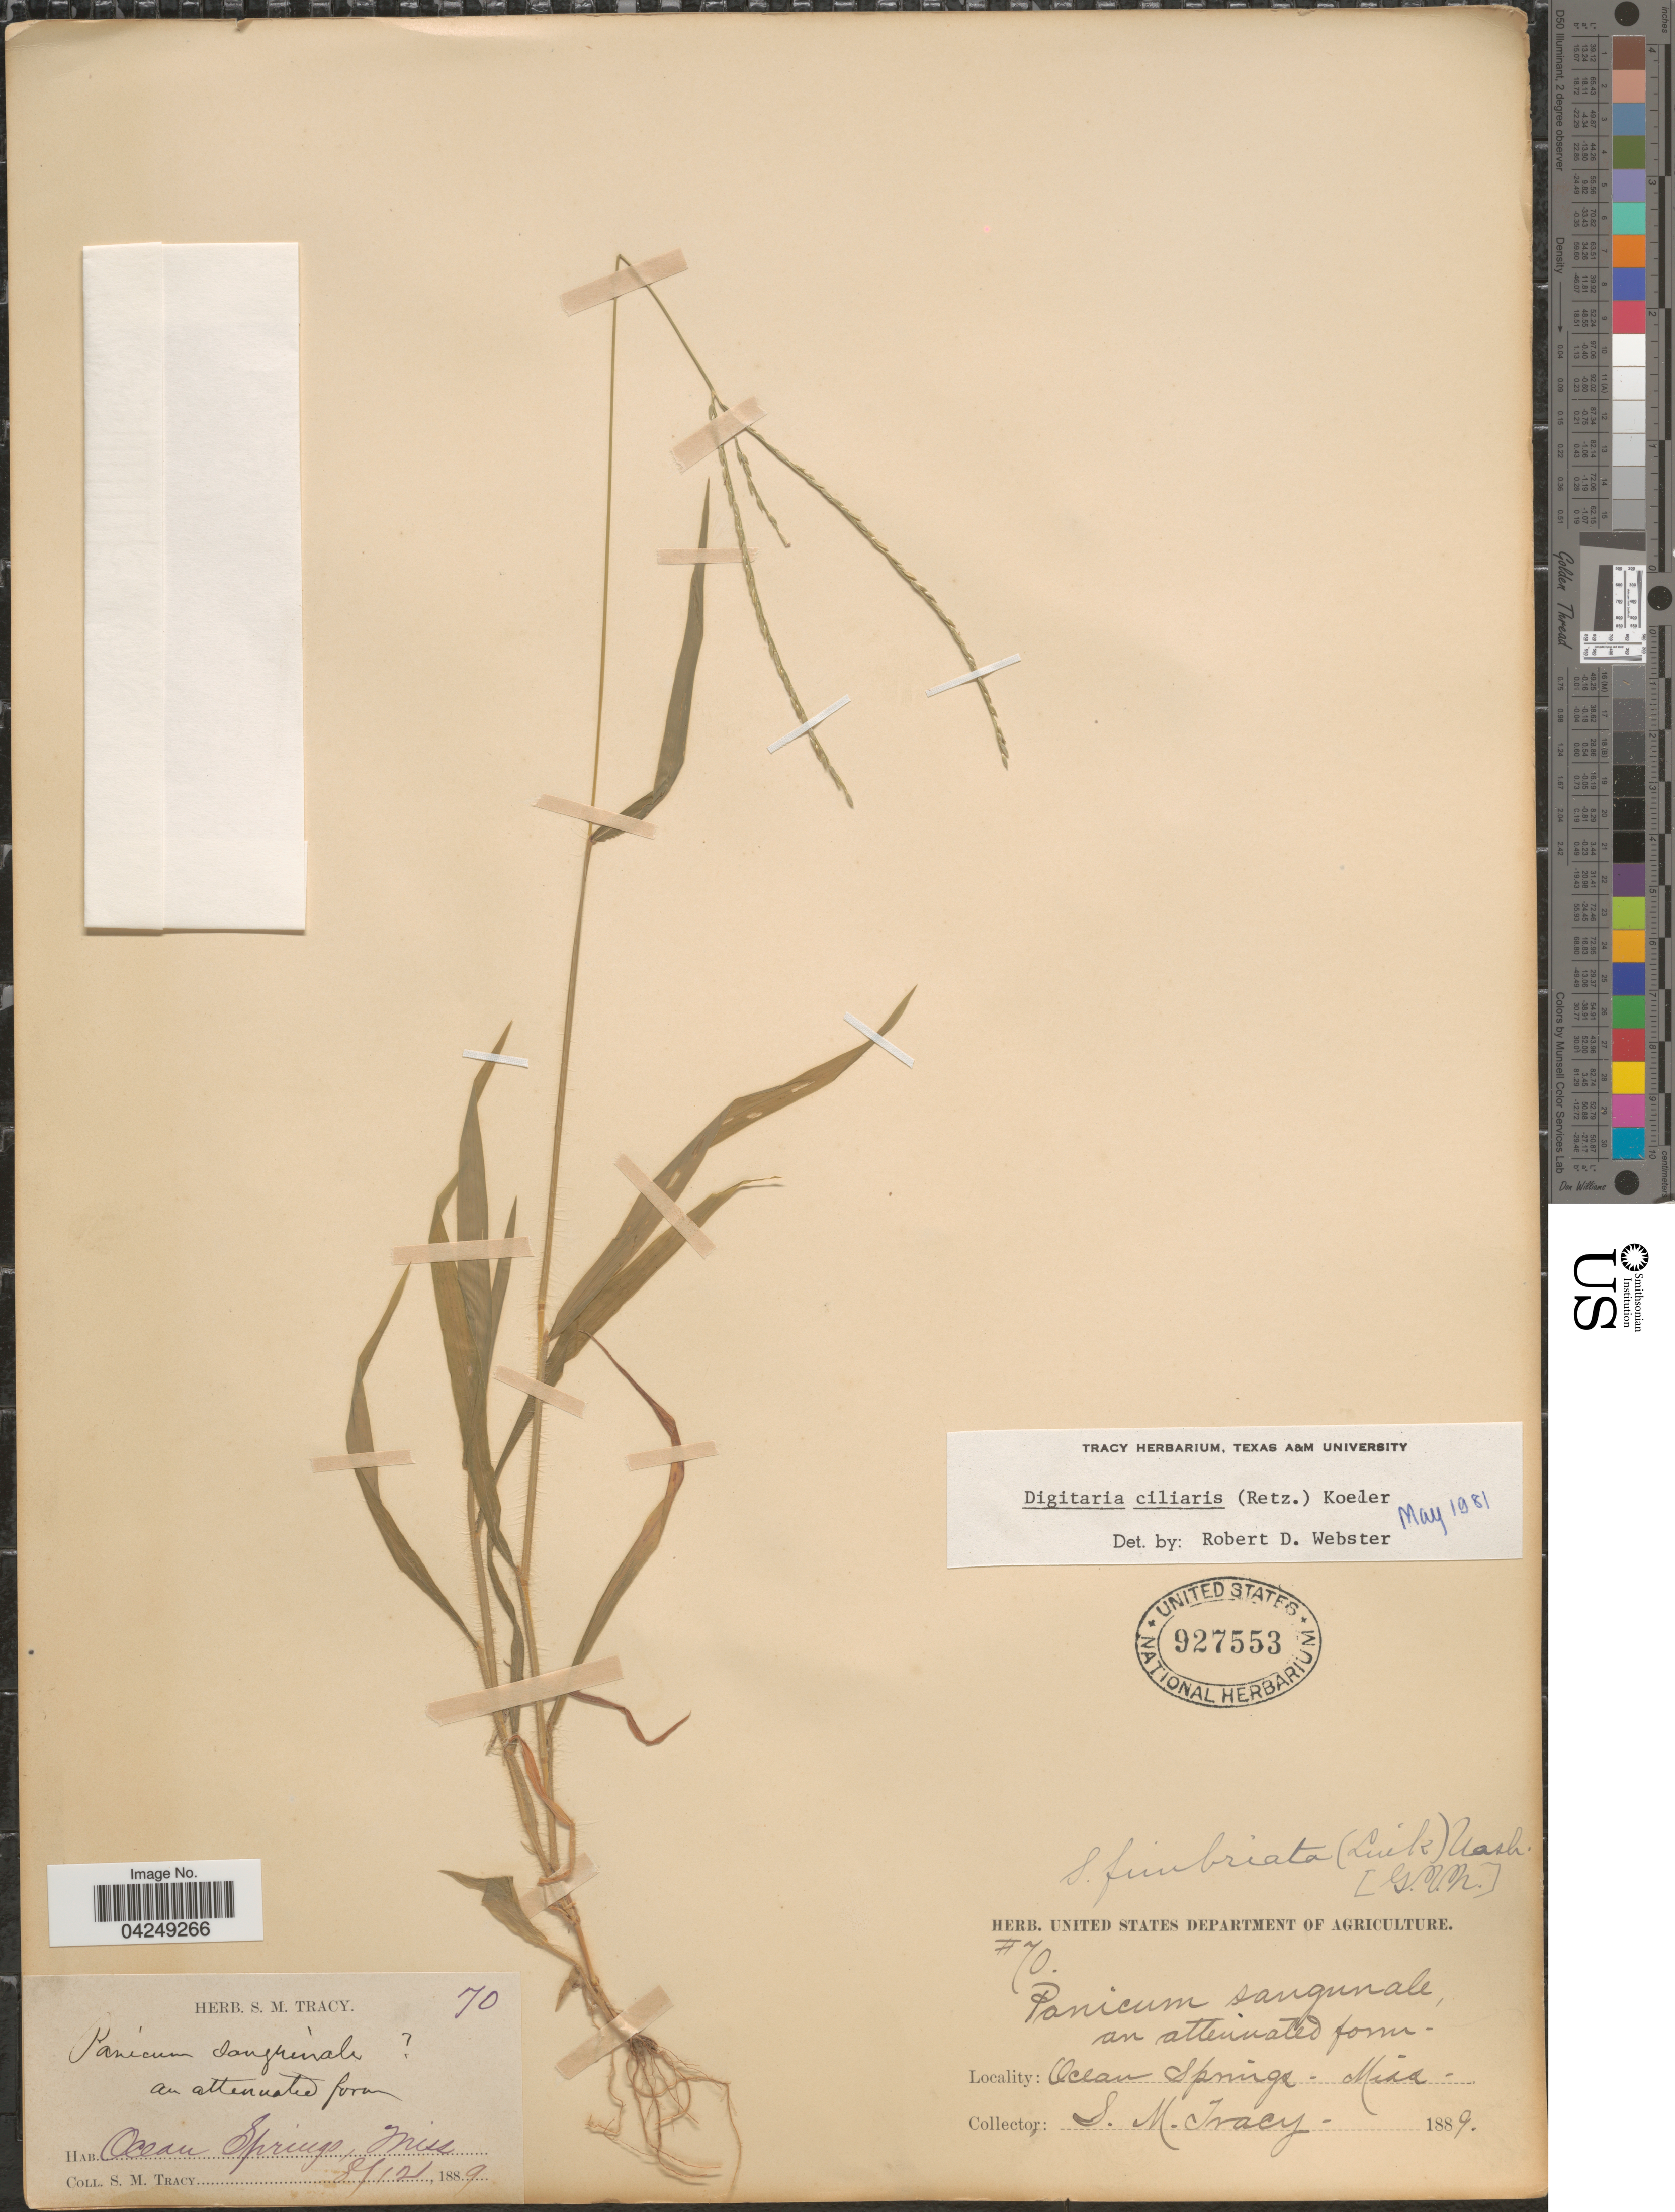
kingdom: Plantae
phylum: Tracheophyta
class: Liliopsida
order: Poales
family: Poaceae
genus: Digitaria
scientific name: Digitaria ciliaris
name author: (Retz.) Koeler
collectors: S. M. Tracy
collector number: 70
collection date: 1889-08-12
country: United States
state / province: Mississippi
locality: Ocean Springs.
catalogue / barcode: US 927553